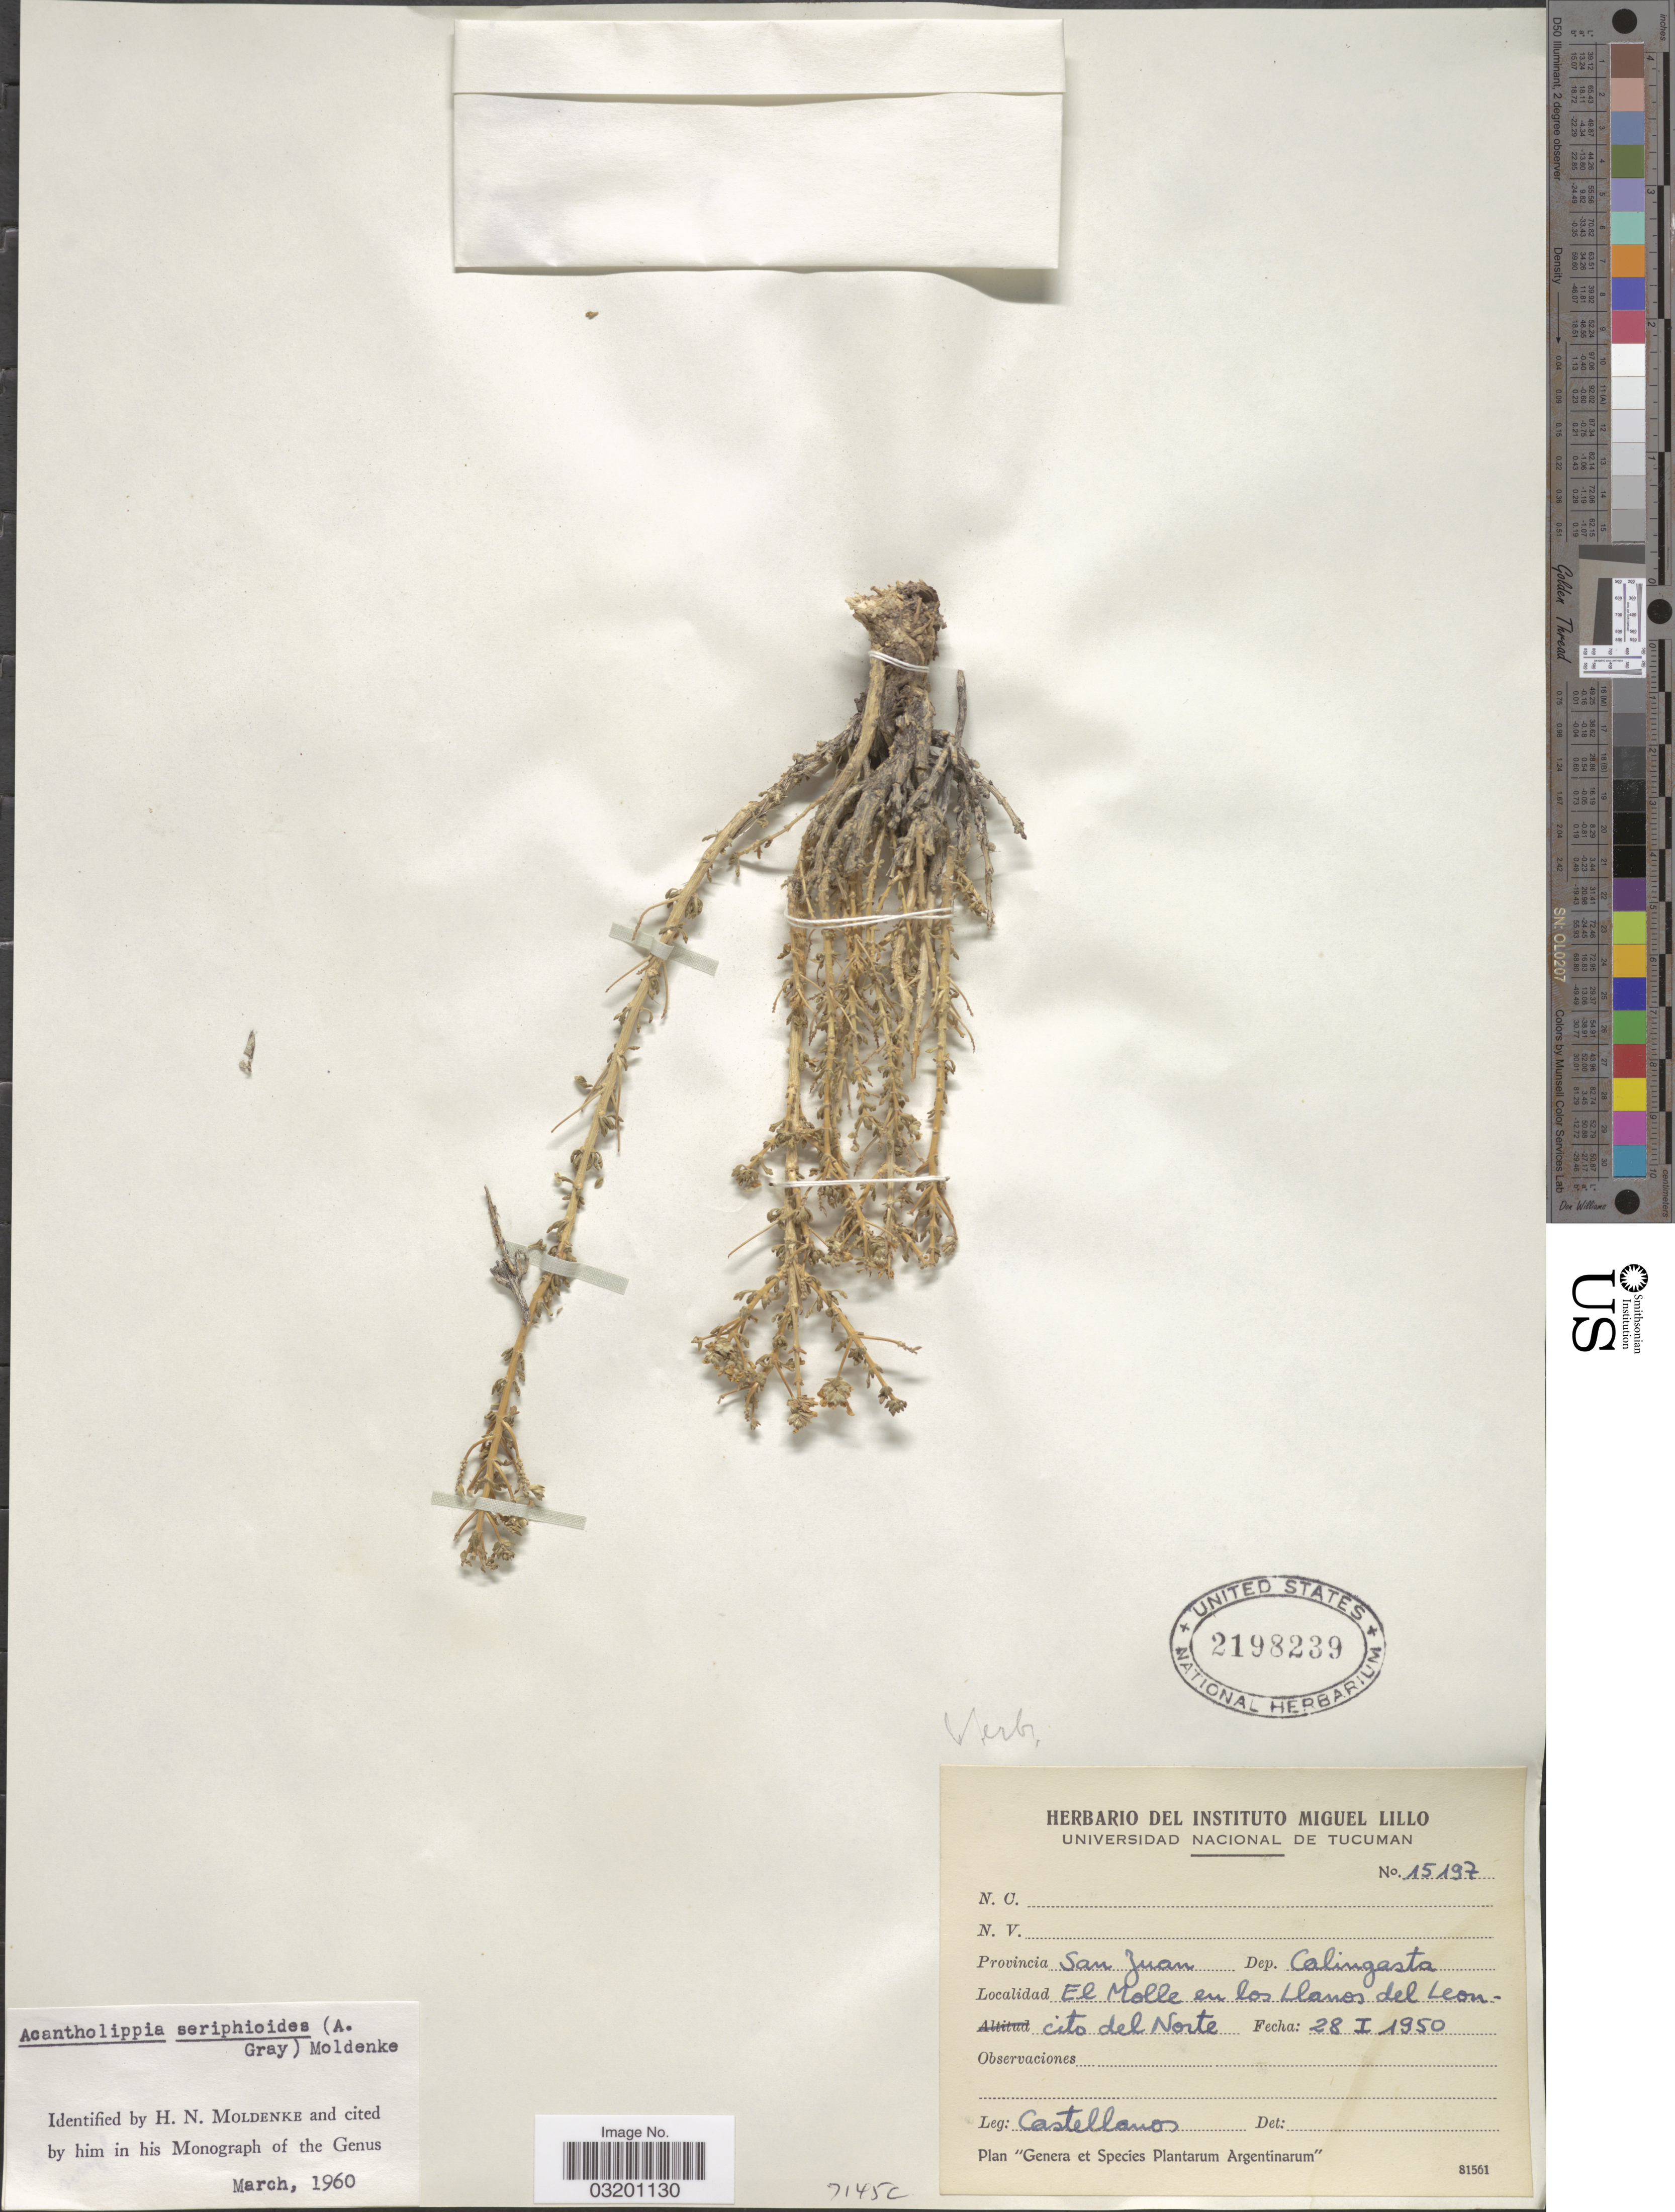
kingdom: Plantae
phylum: Tracheophyta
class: Magnoliopsida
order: Lamiales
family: Verbenaceae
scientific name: Acantholippa seriphioides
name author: (A. Gray) Moldenke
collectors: -- Castellanos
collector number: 15197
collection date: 1950-01-28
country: Argentina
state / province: San Juan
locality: Dep. Calingasta. El Molle en los Llanos del Leoncito del Norte.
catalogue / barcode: US 2198239